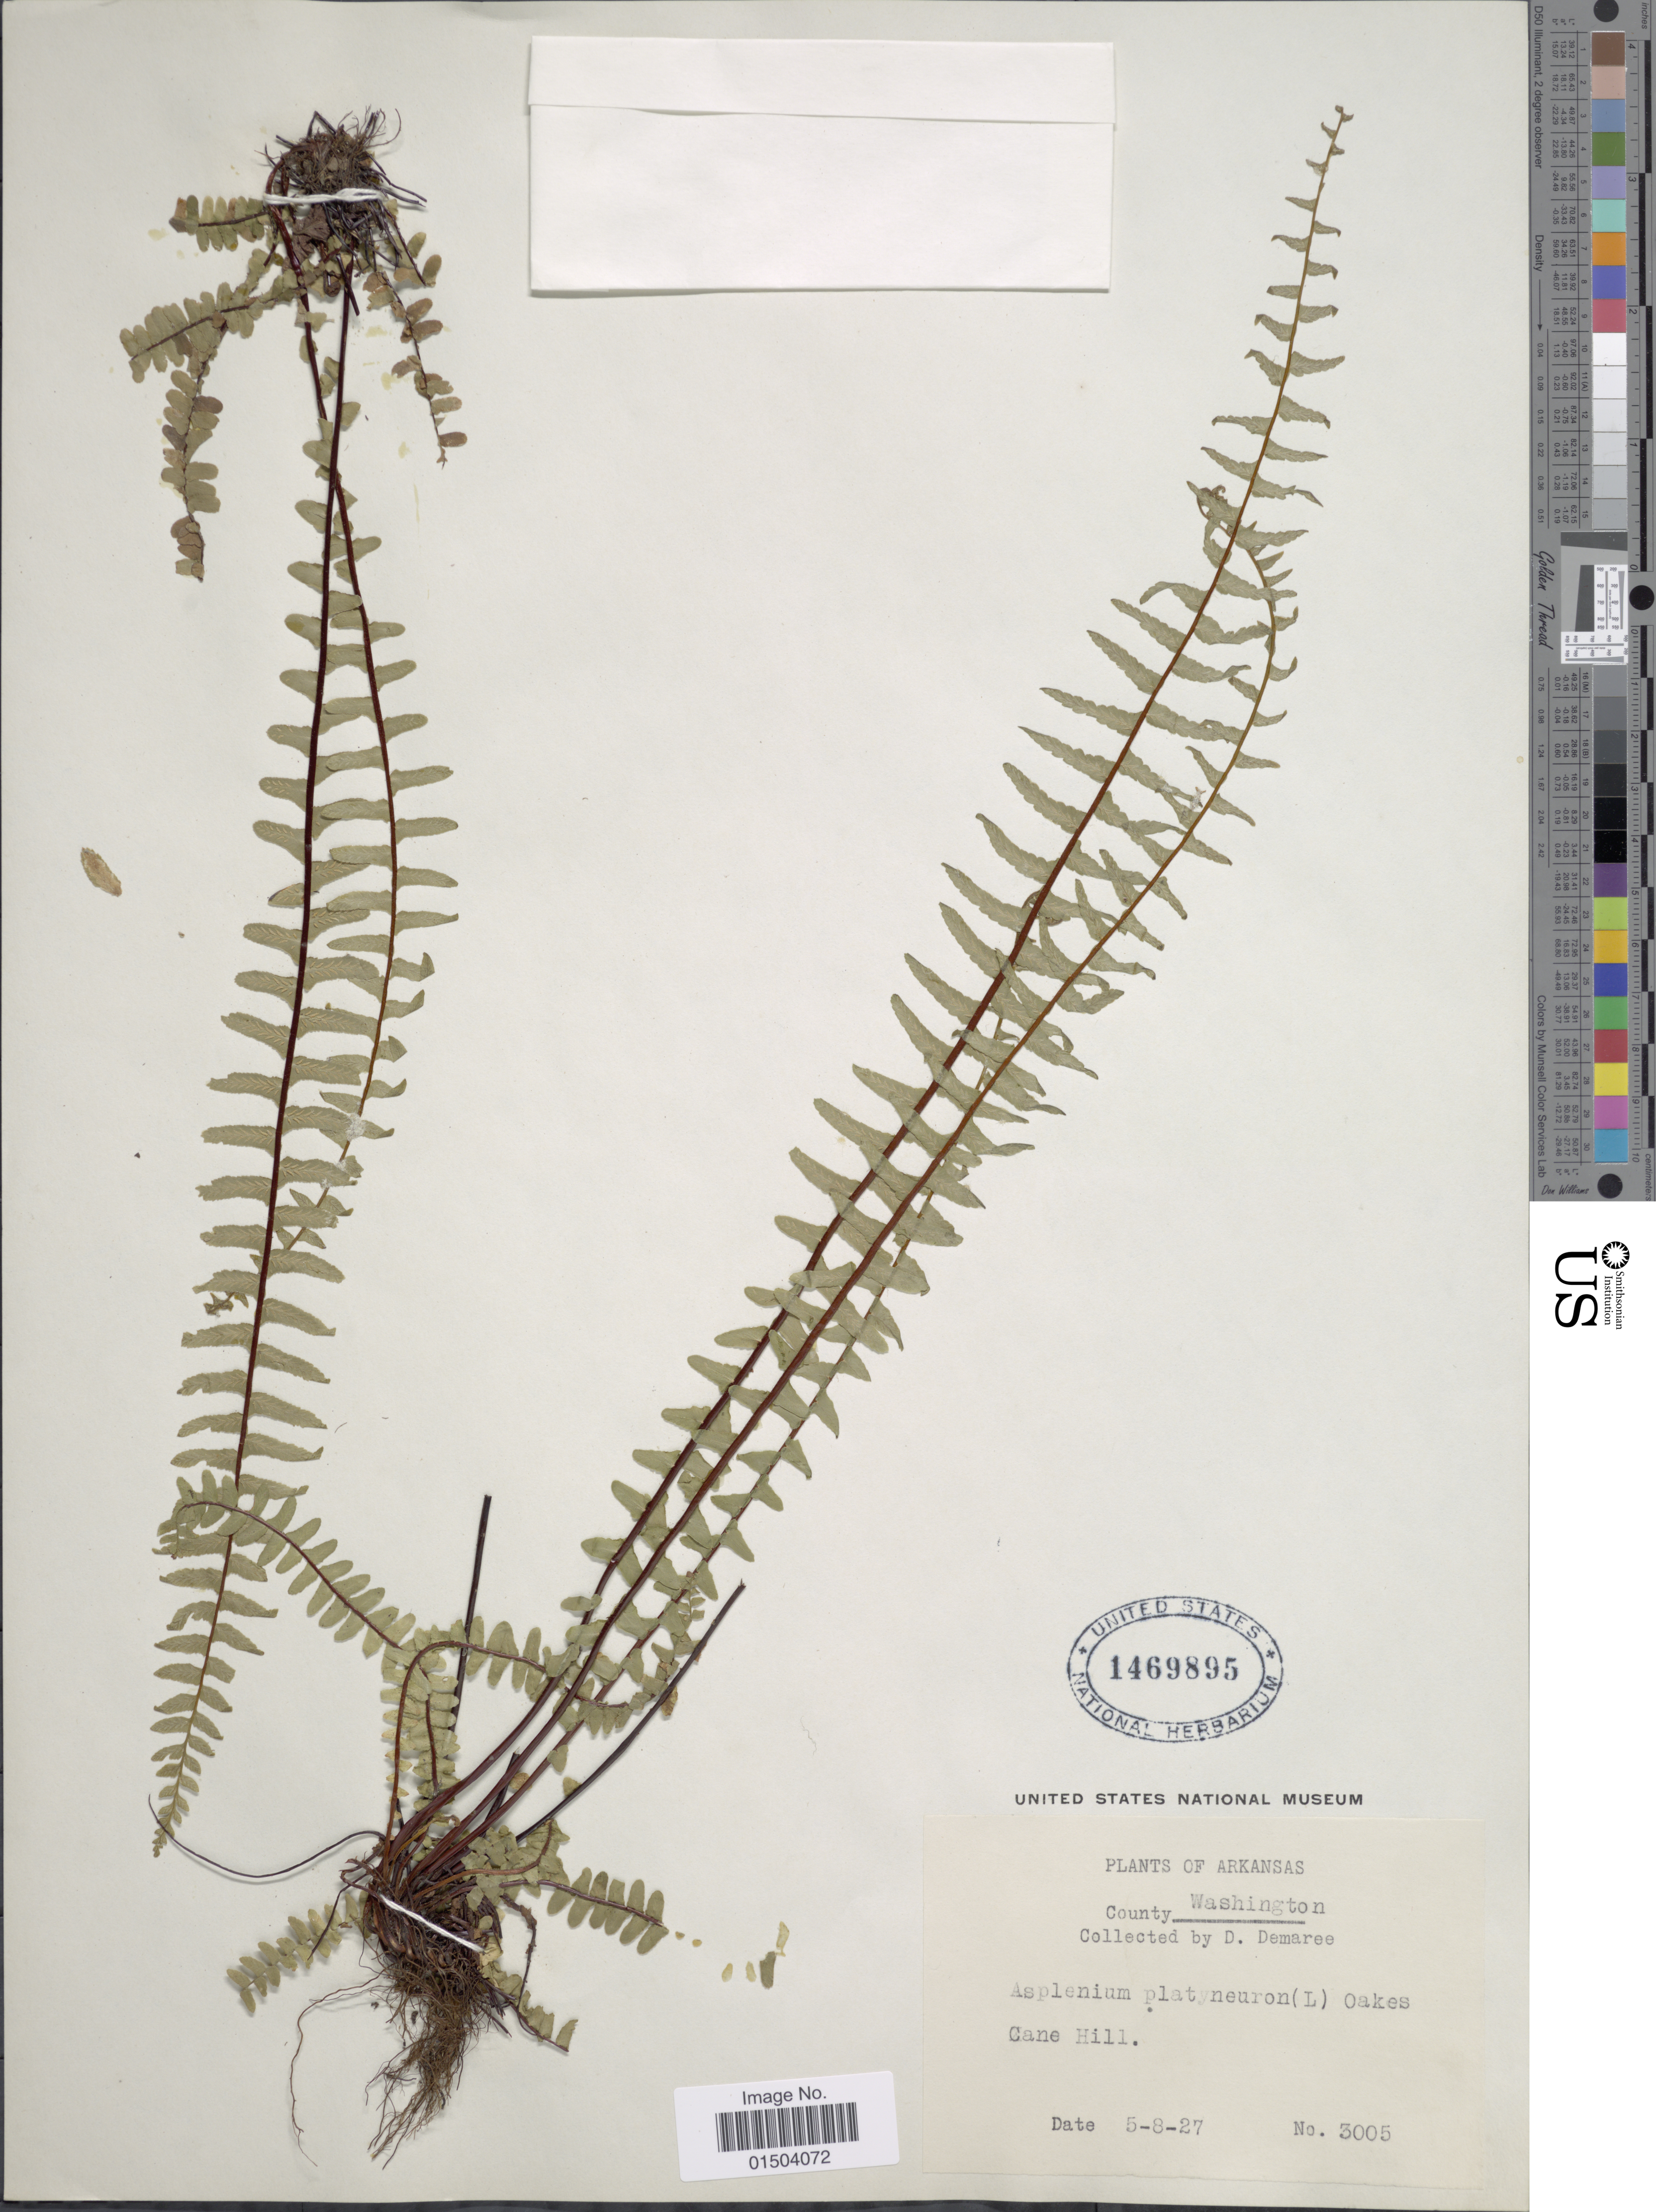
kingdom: Plantae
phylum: Tracheophyta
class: Polypodiopsida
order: Polypodiales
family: Aspleniaceae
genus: Asplenium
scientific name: Asplenium platyneuron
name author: (L.) Britton, Stearns & Poggenb.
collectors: D. Demaree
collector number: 3005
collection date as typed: Transcribed d/m/y: 8/5/27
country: United States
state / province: Washington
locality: Arkansas. Cane Hill.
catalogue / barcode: US 1469895